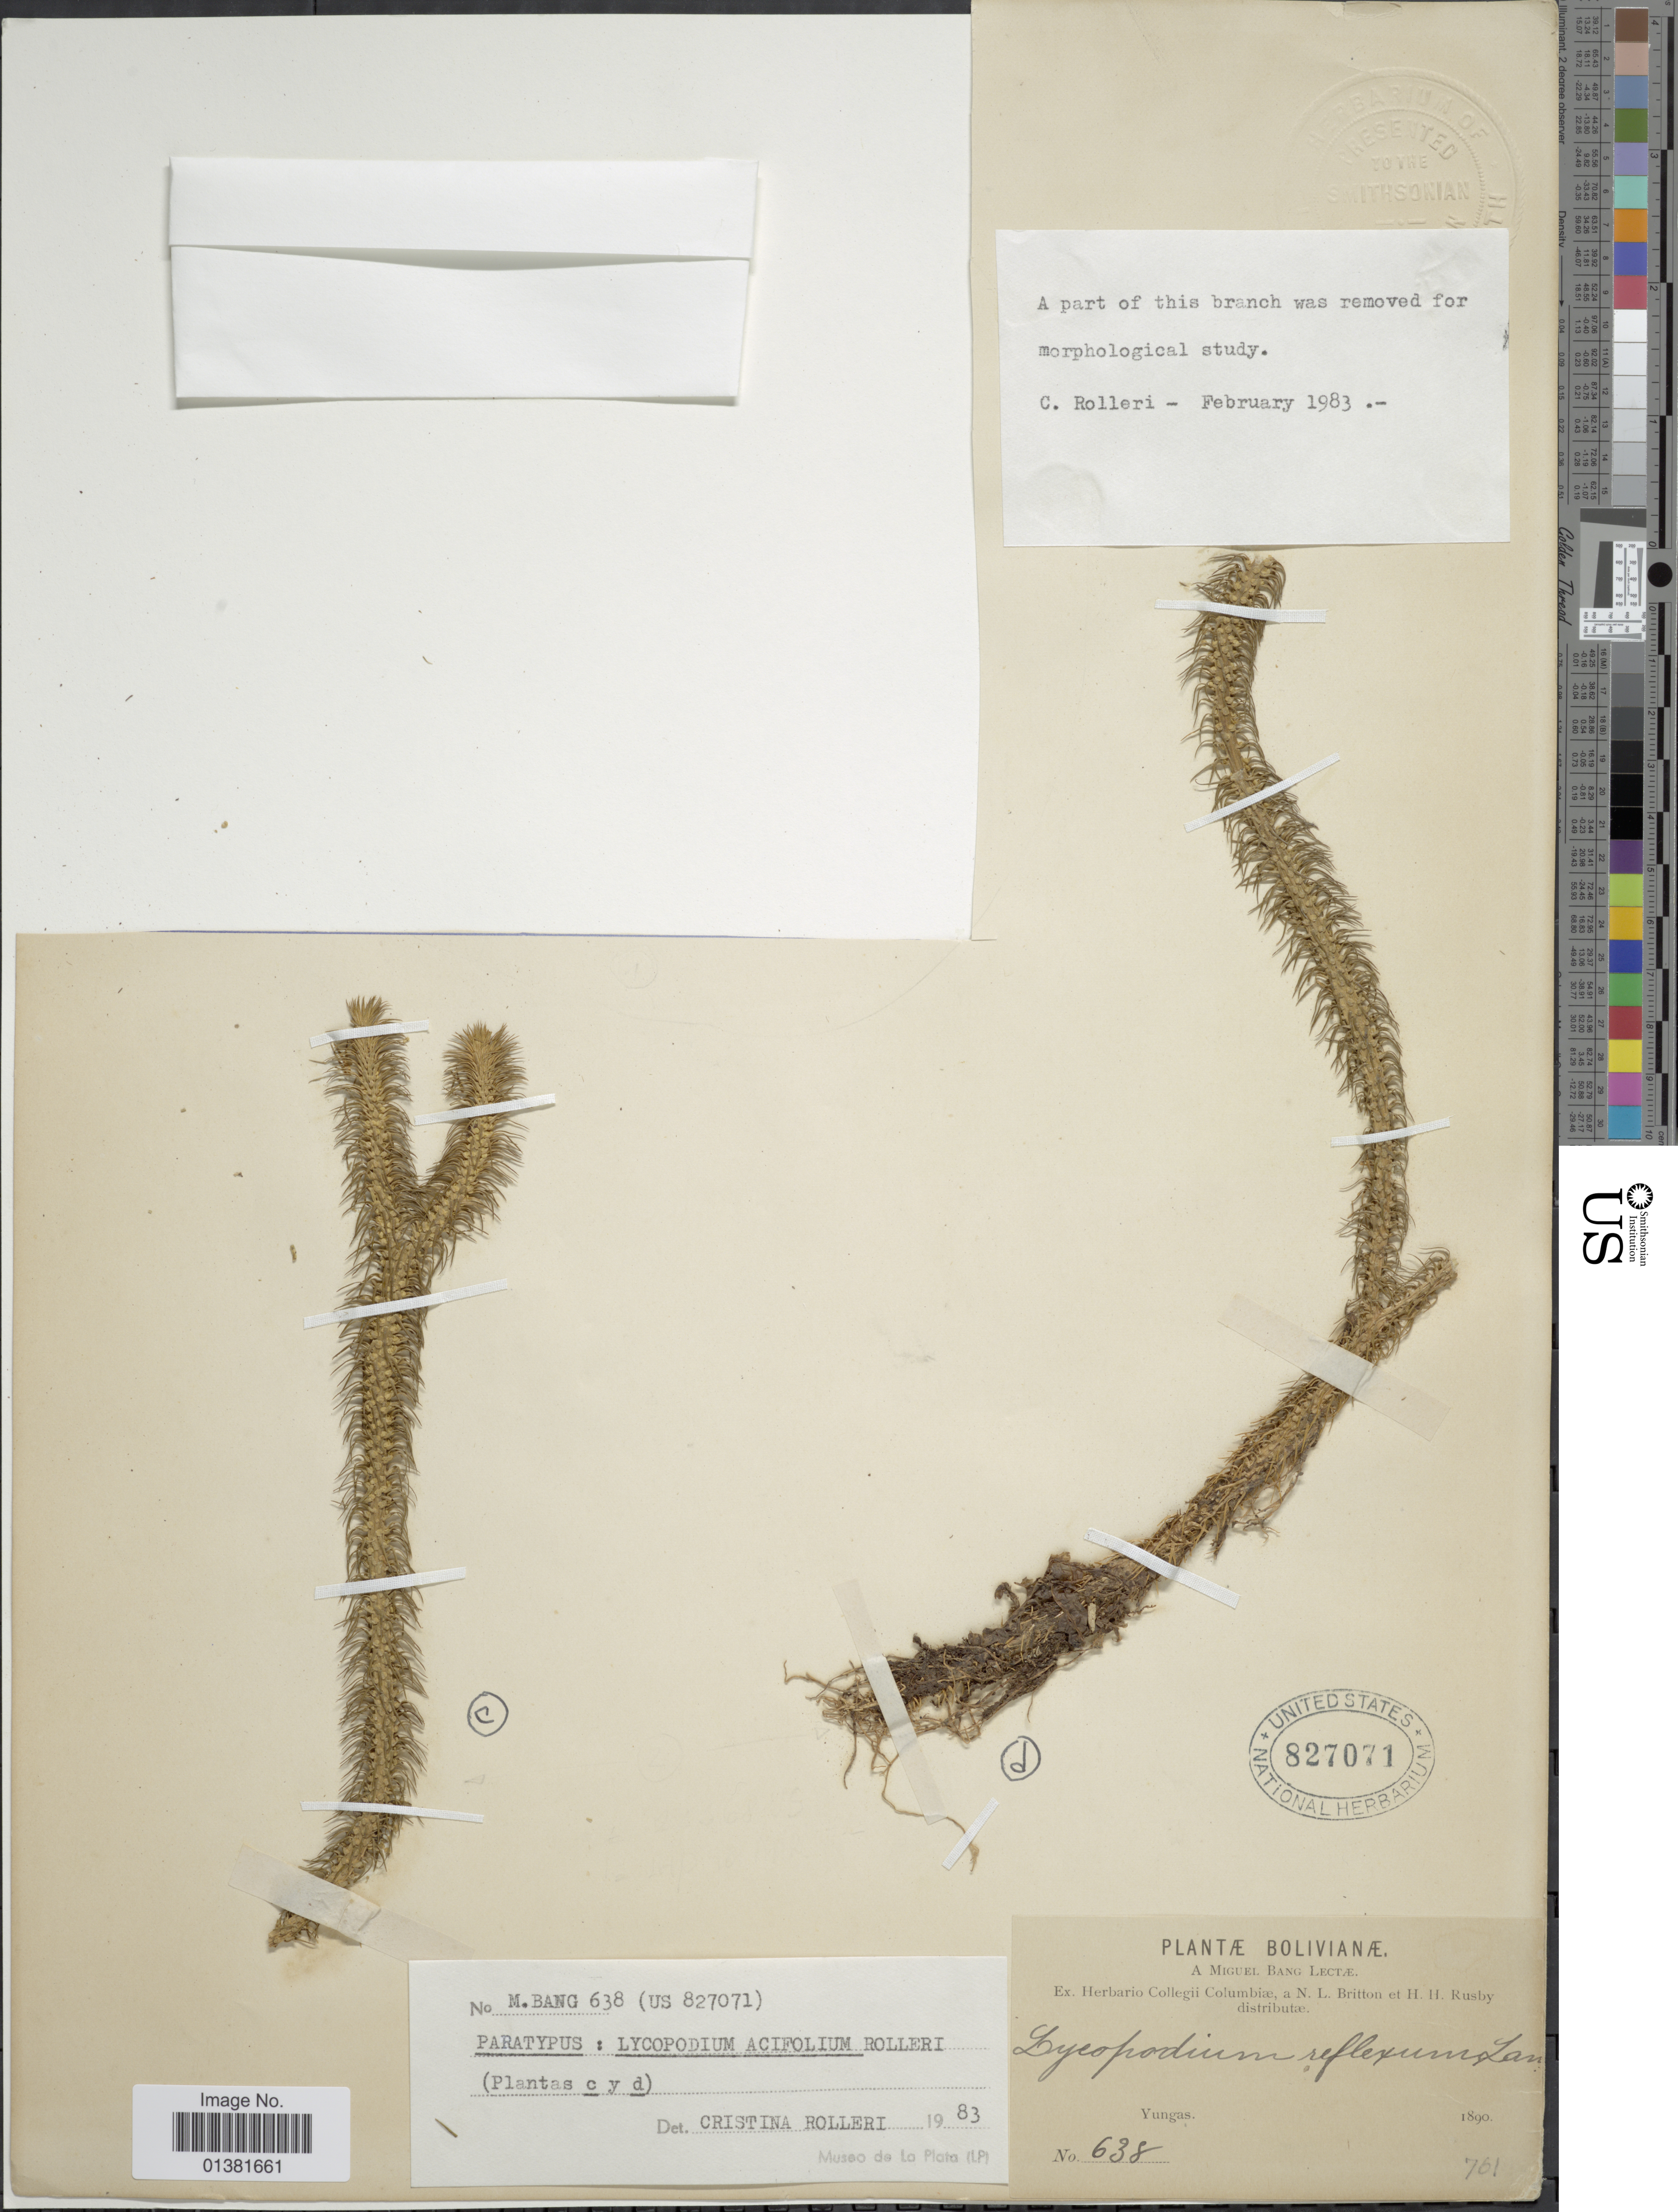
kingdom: Plantae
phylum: Tracheophyta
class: Lycopodiopsida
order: Lycopodiales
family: Lycopodiaceae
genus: Phlegmariurus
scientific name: Phlegmariurus acifolius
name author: (Rolleri) B. Øllg.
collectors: M. Bang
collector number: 638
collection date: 1890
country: Bolivia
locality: Yungas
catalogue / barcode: US 827071